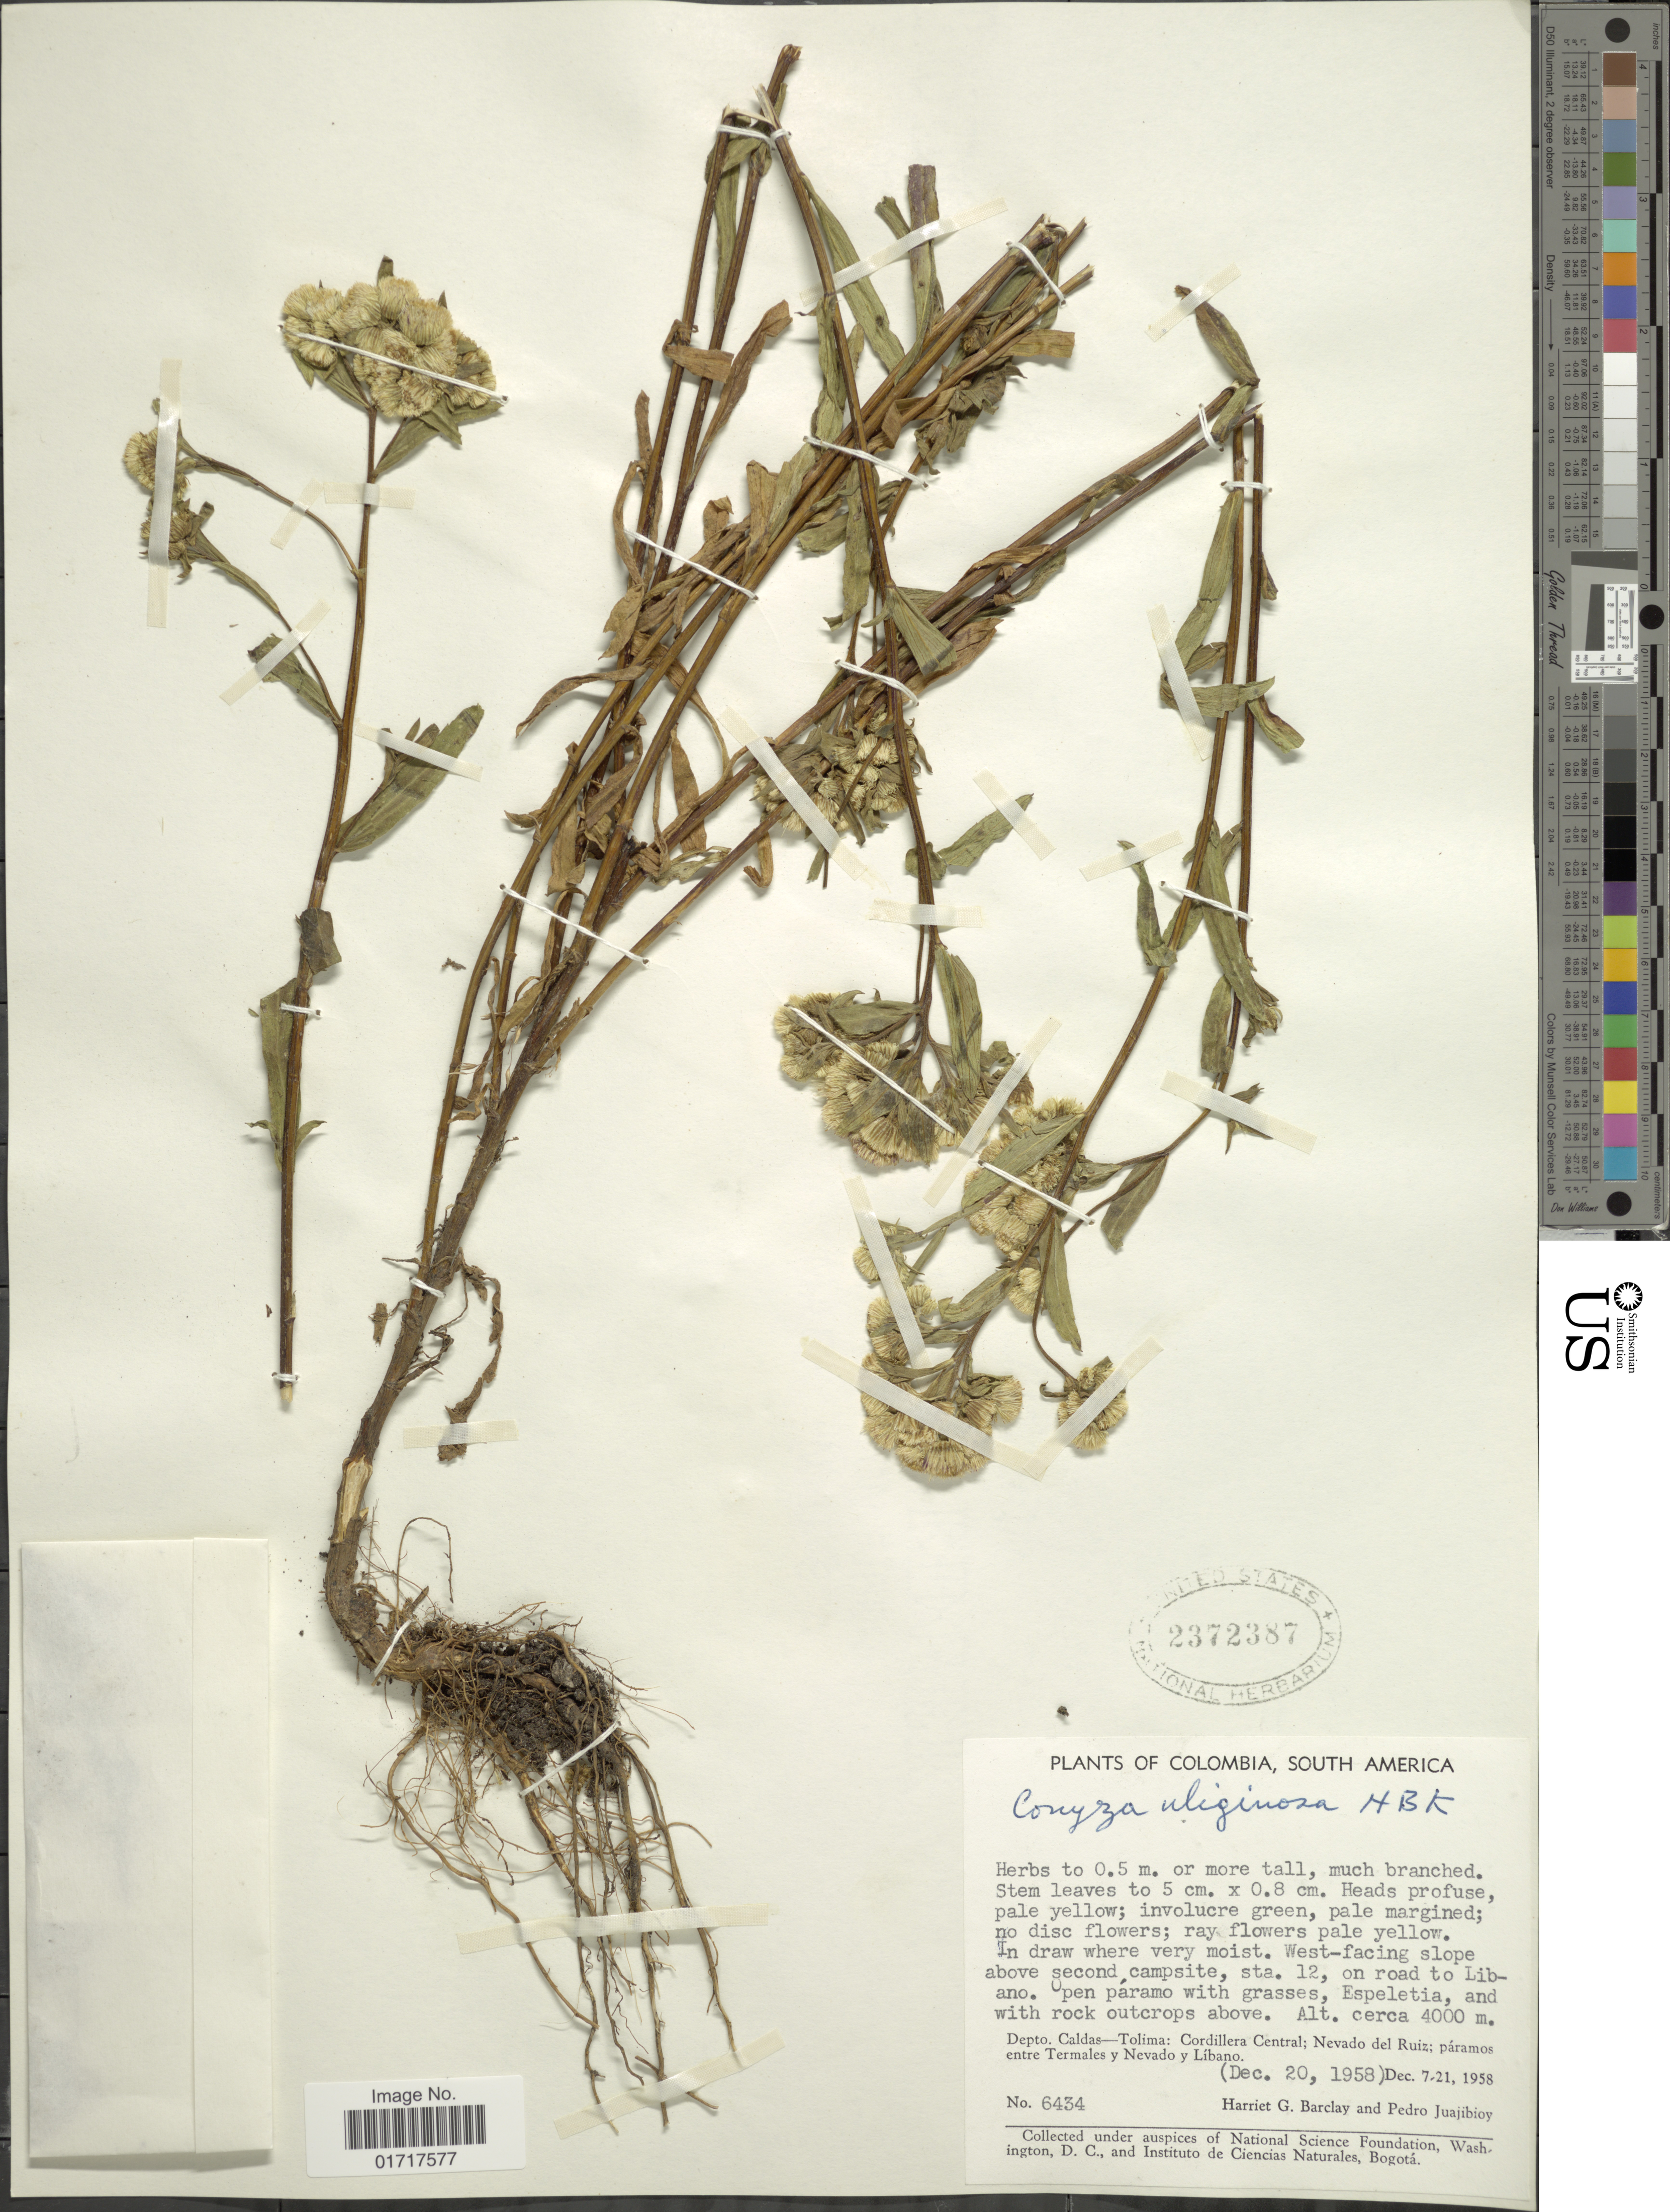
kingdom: Plantae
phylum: Tracheophyta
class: Magnoliopsida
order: Asterales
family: Asteraceae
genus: Conyza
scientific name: Conyza uliginosa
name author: (Benth.) Cuatrec.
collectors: H. G. Barclay & P. Juajibioy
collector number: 6434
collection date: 1958-12-20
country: Colombia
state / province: Caldas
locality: West-facing slope above second campsite, sta.12, on road to Libano. Depto. Caldas - Tolima: Cordillera Central; Nevado del Ruiz; paramos entre Termales y Nevado y Libano.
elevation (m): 4000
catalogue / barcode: US 2372387